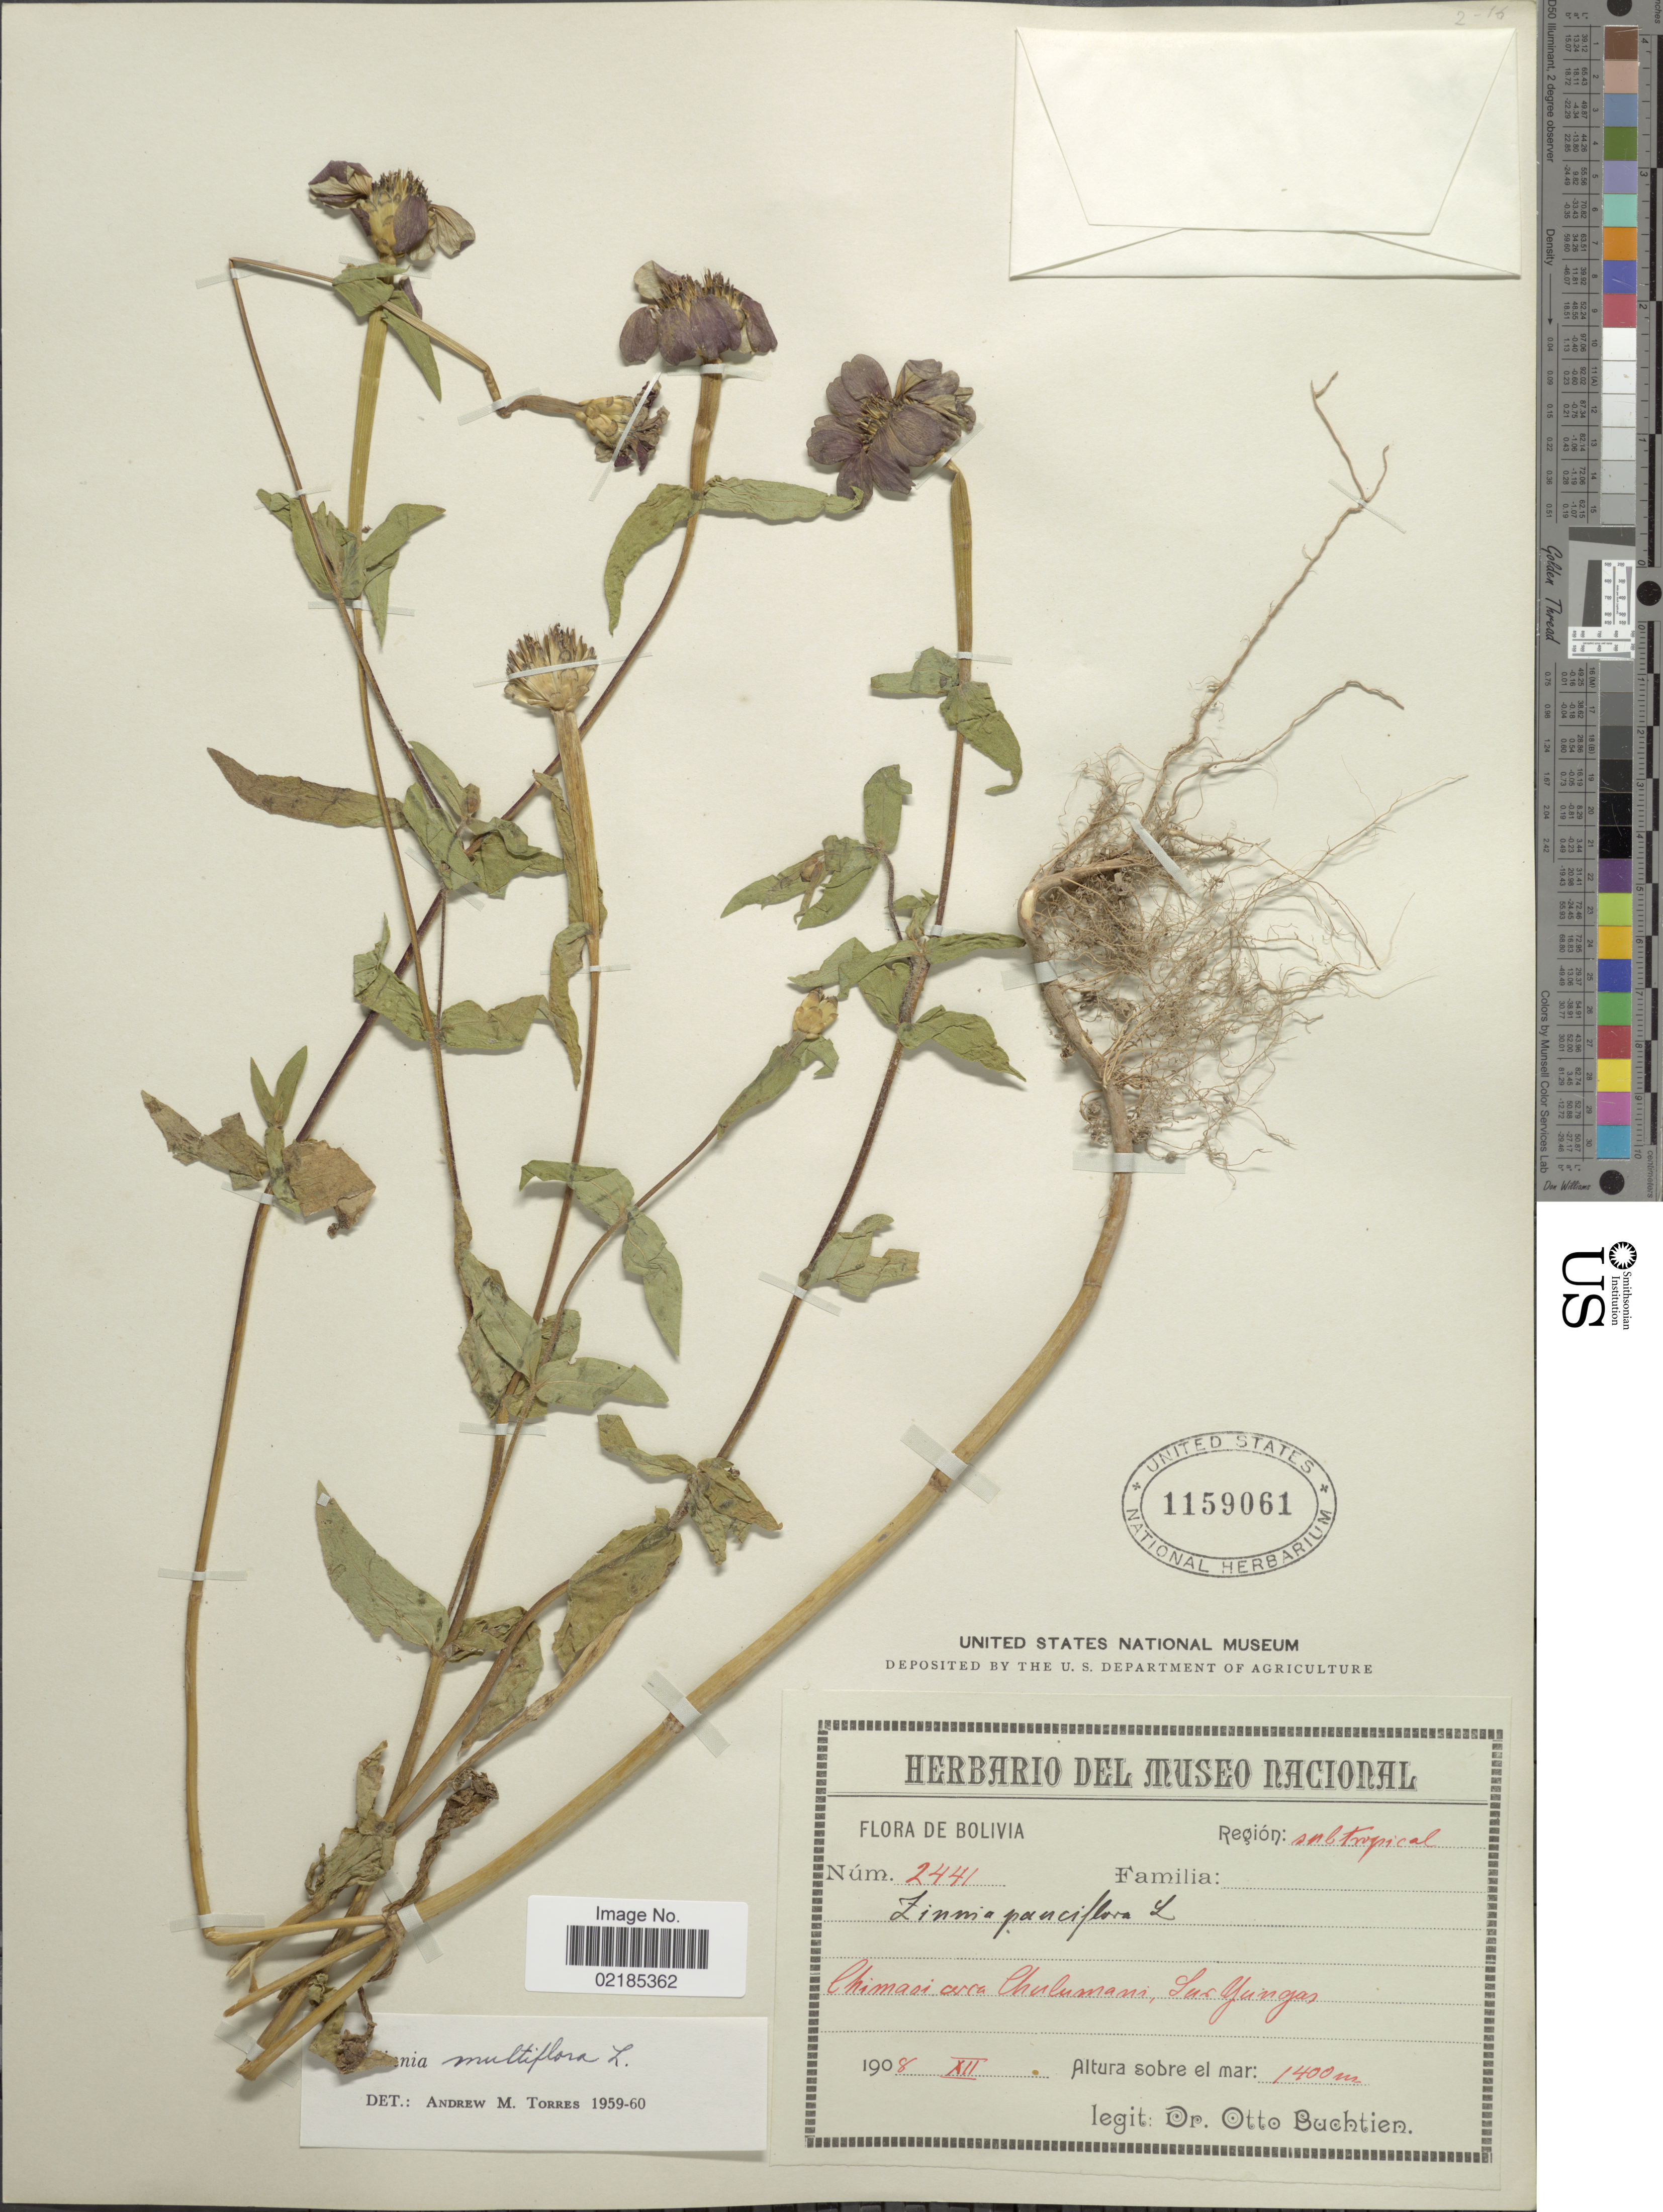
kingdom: Plantae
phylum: Tracheophyta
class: Magnoliopsida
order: Asterales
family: Asteraceae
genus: Zinnia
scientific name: Zinnia multiflora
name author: L.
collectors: O. Buchtien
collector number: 2441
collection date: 1908-12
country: Bolivia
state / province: La Paz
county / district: Sud Yungas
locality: near Chulumani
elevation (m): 1400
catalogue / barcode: US 1159061